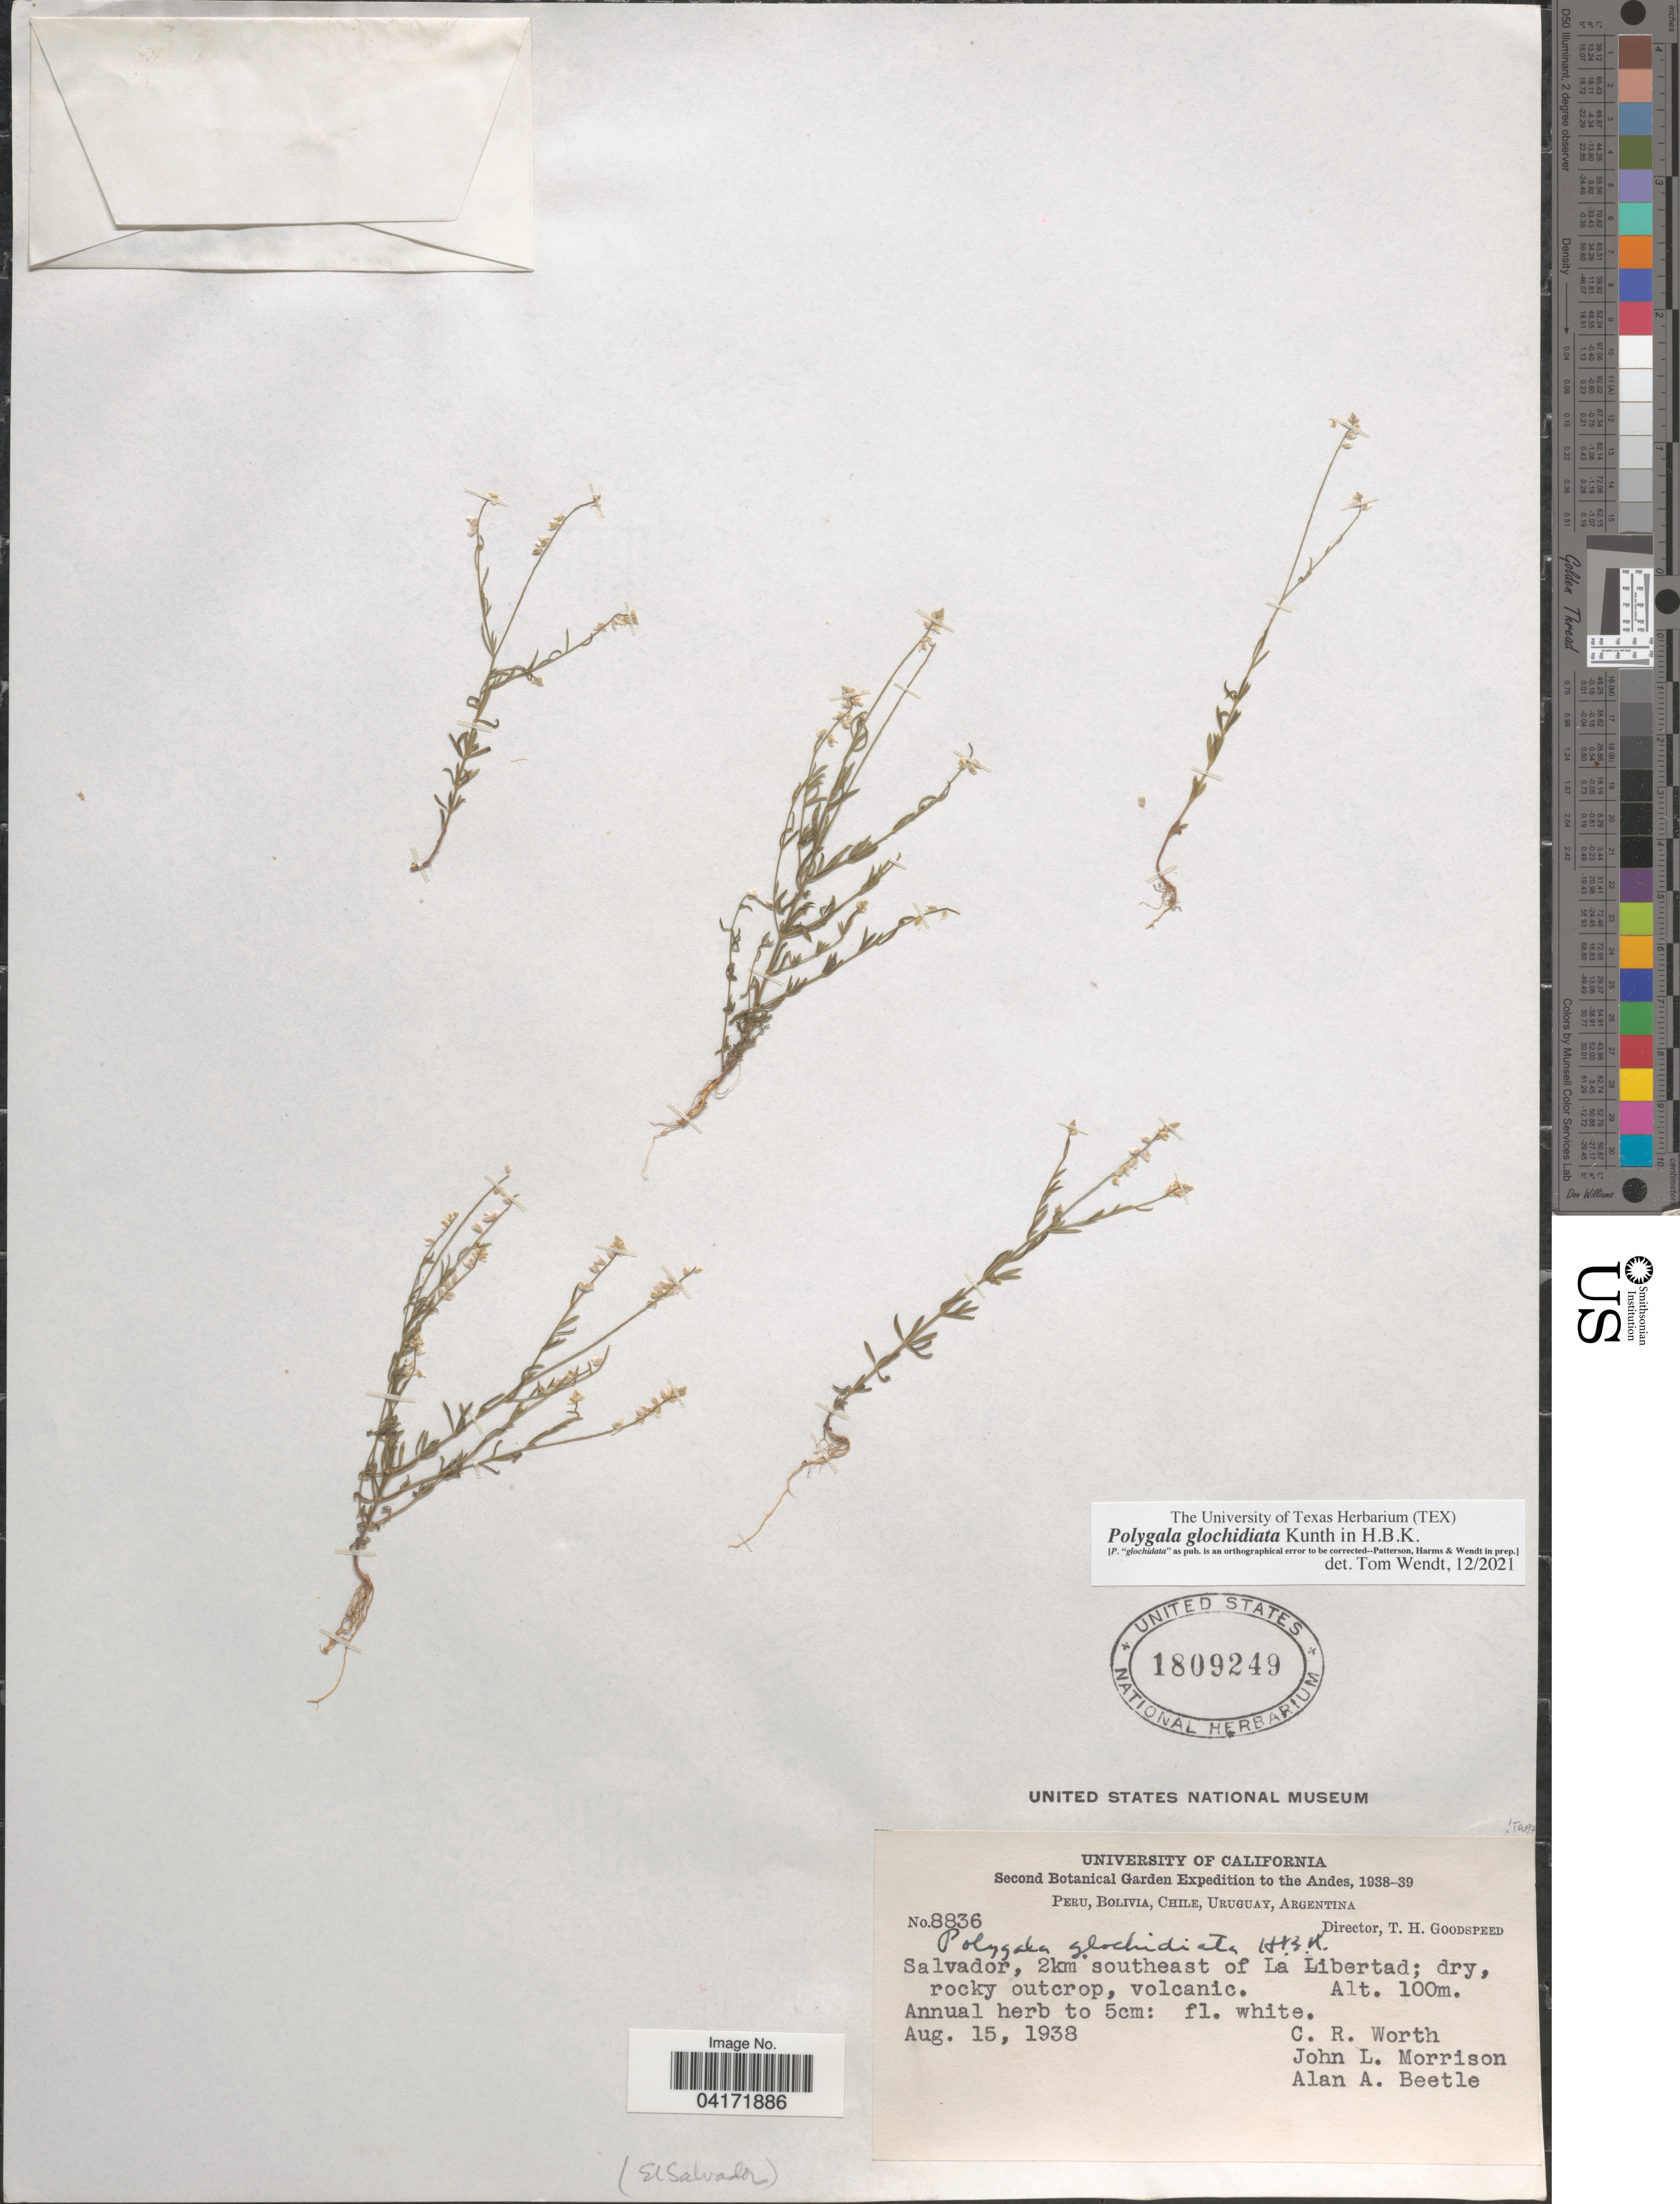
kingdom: Plantae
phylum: Tracheophyta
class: Magnoliopsida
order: Fabales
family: Polygalaceae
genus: Polygala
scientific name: Polygala glochidiata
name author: Kunth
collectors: C. R. Worth, J. Morrison & A. A. Beetle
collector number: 8836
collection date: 1938-08-15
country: El Salvador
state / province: La Libertad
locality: Second Botanical Garden Expedition to the Andes, 1938-39. 2km southeast of La Libertad.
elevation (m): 100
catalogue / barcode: US 1809249